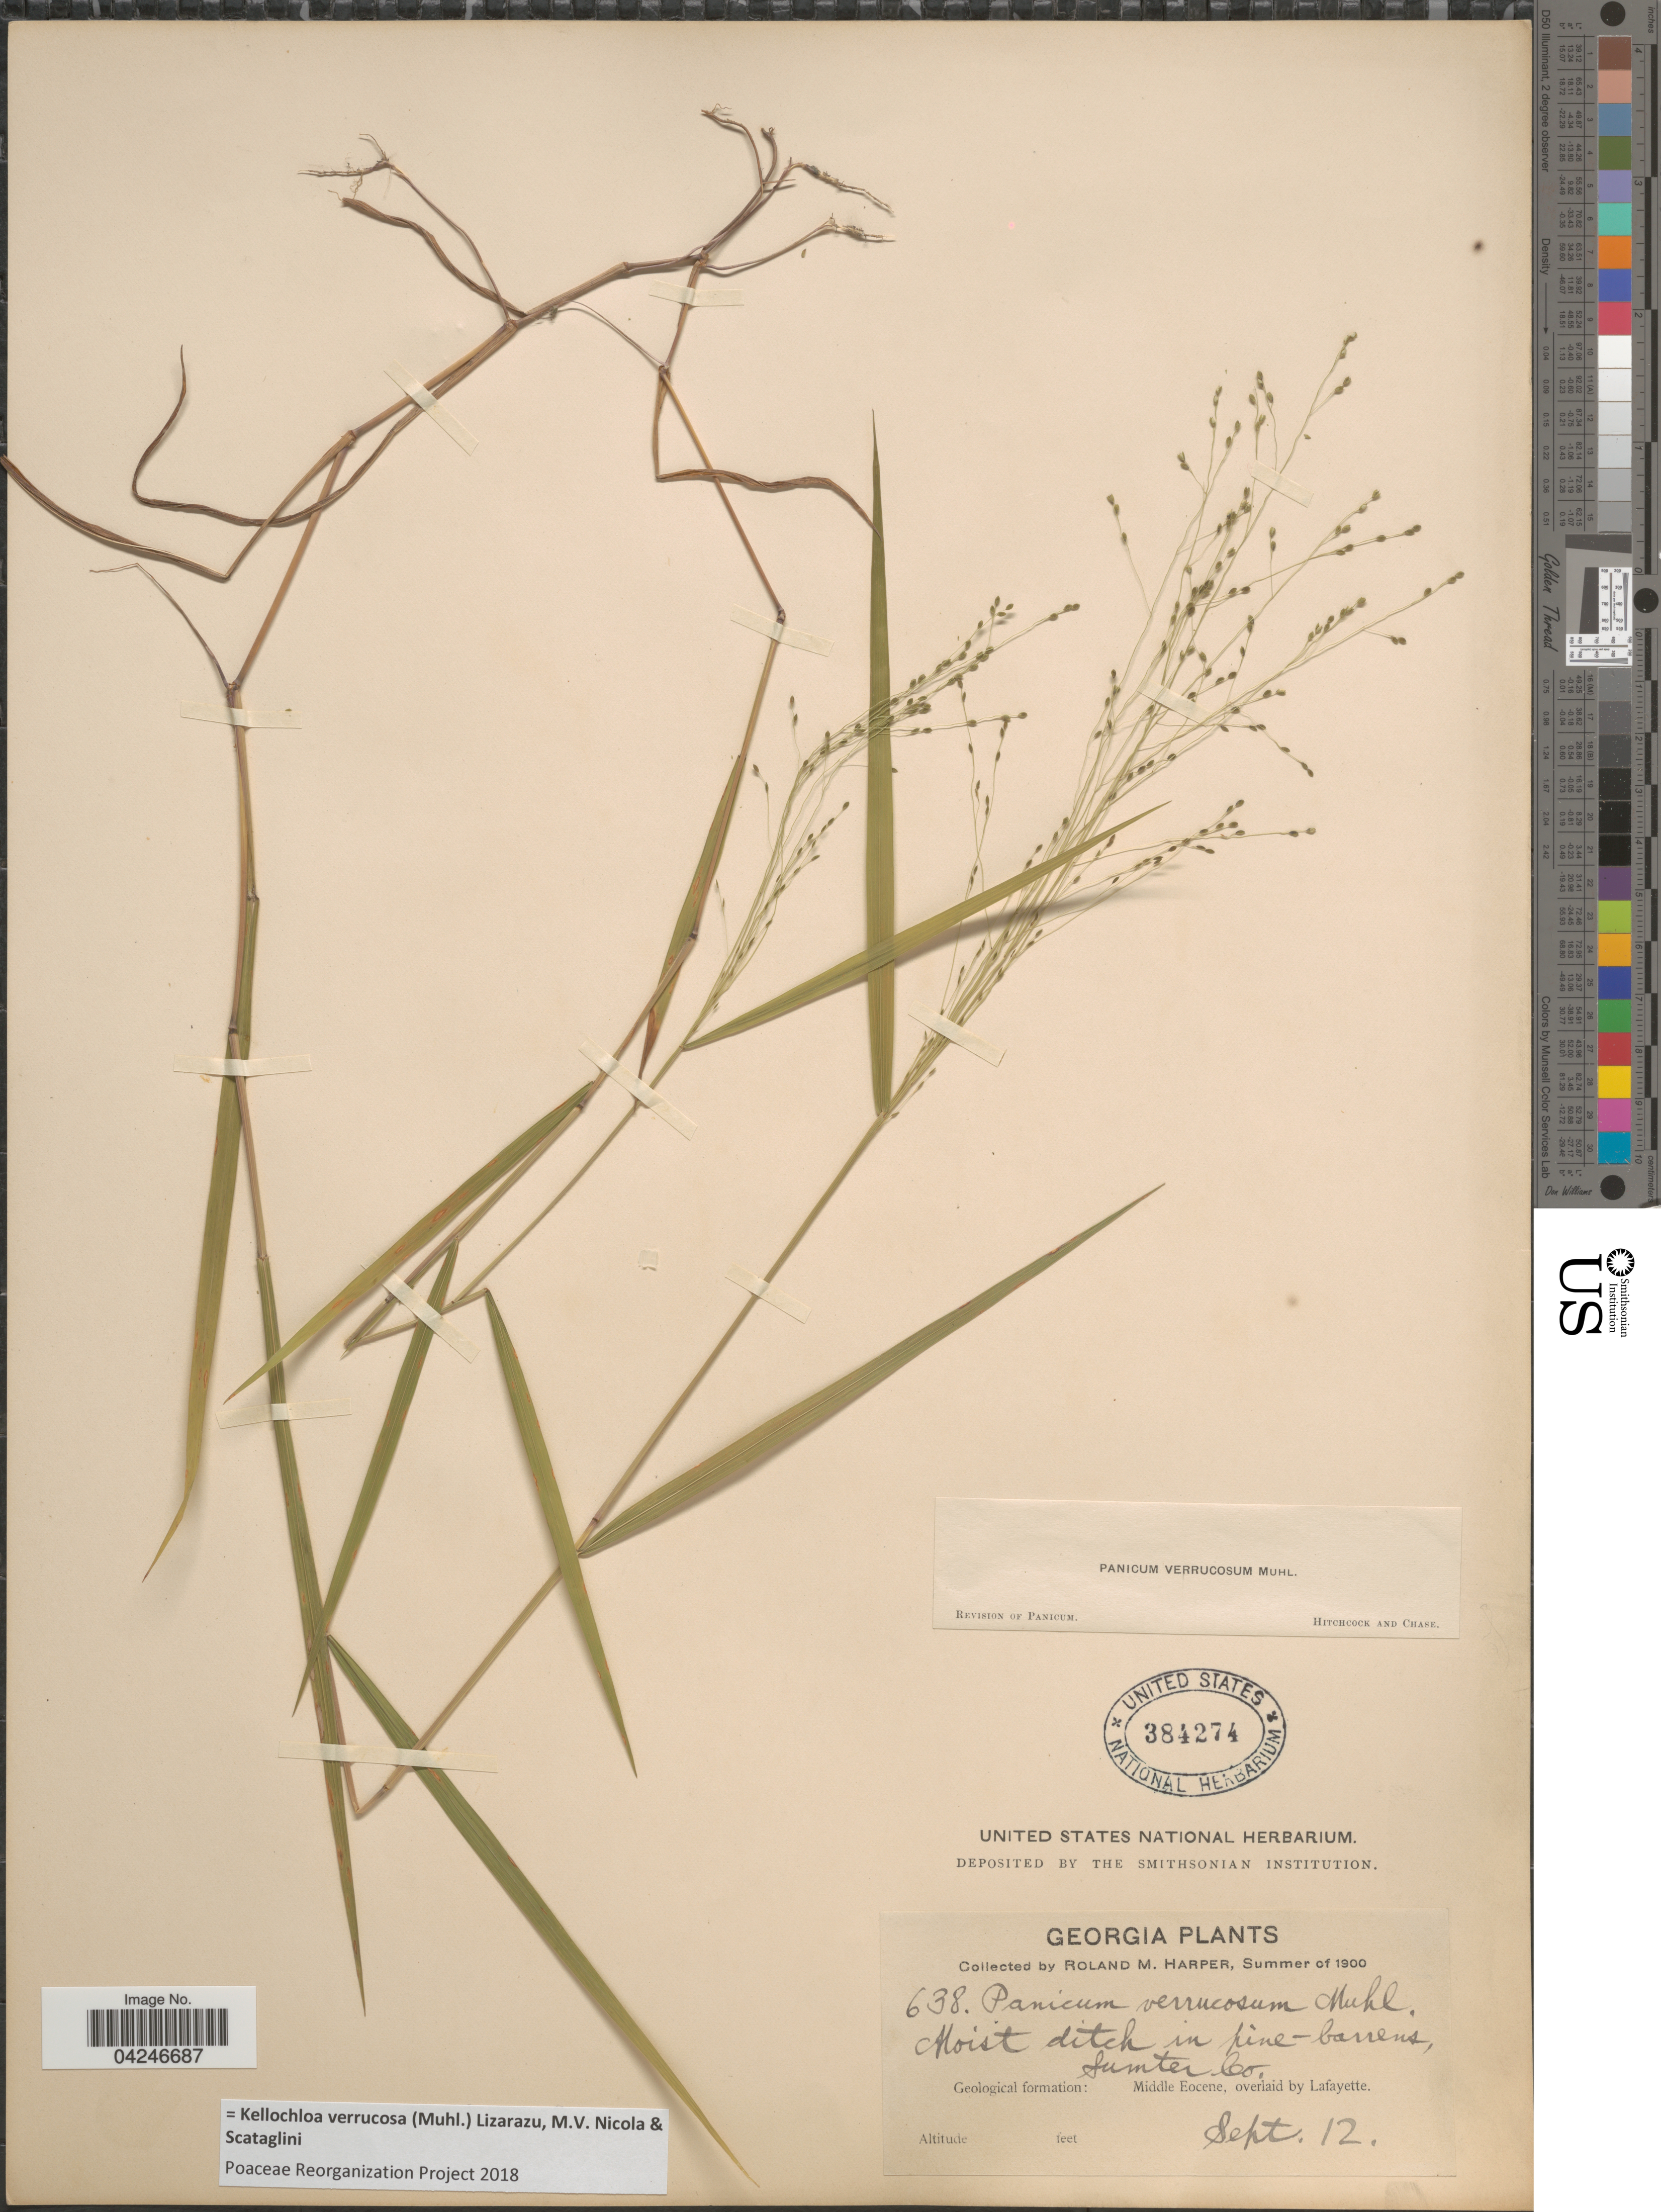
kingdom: Plantae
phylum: Tracheophyta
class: Liliopsida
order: Poales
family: Poaceae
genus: Kellochloa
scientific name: Kellochloa verrucosa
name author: (Muhl.) Lizarazu et al.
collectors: R. M. Harper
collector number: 638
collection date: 1900-09-12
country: United States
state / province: Georgia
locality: Sumter Co. Geological formation: Middle Eocene, overlaid by Lafayette.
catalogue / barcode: US 384274